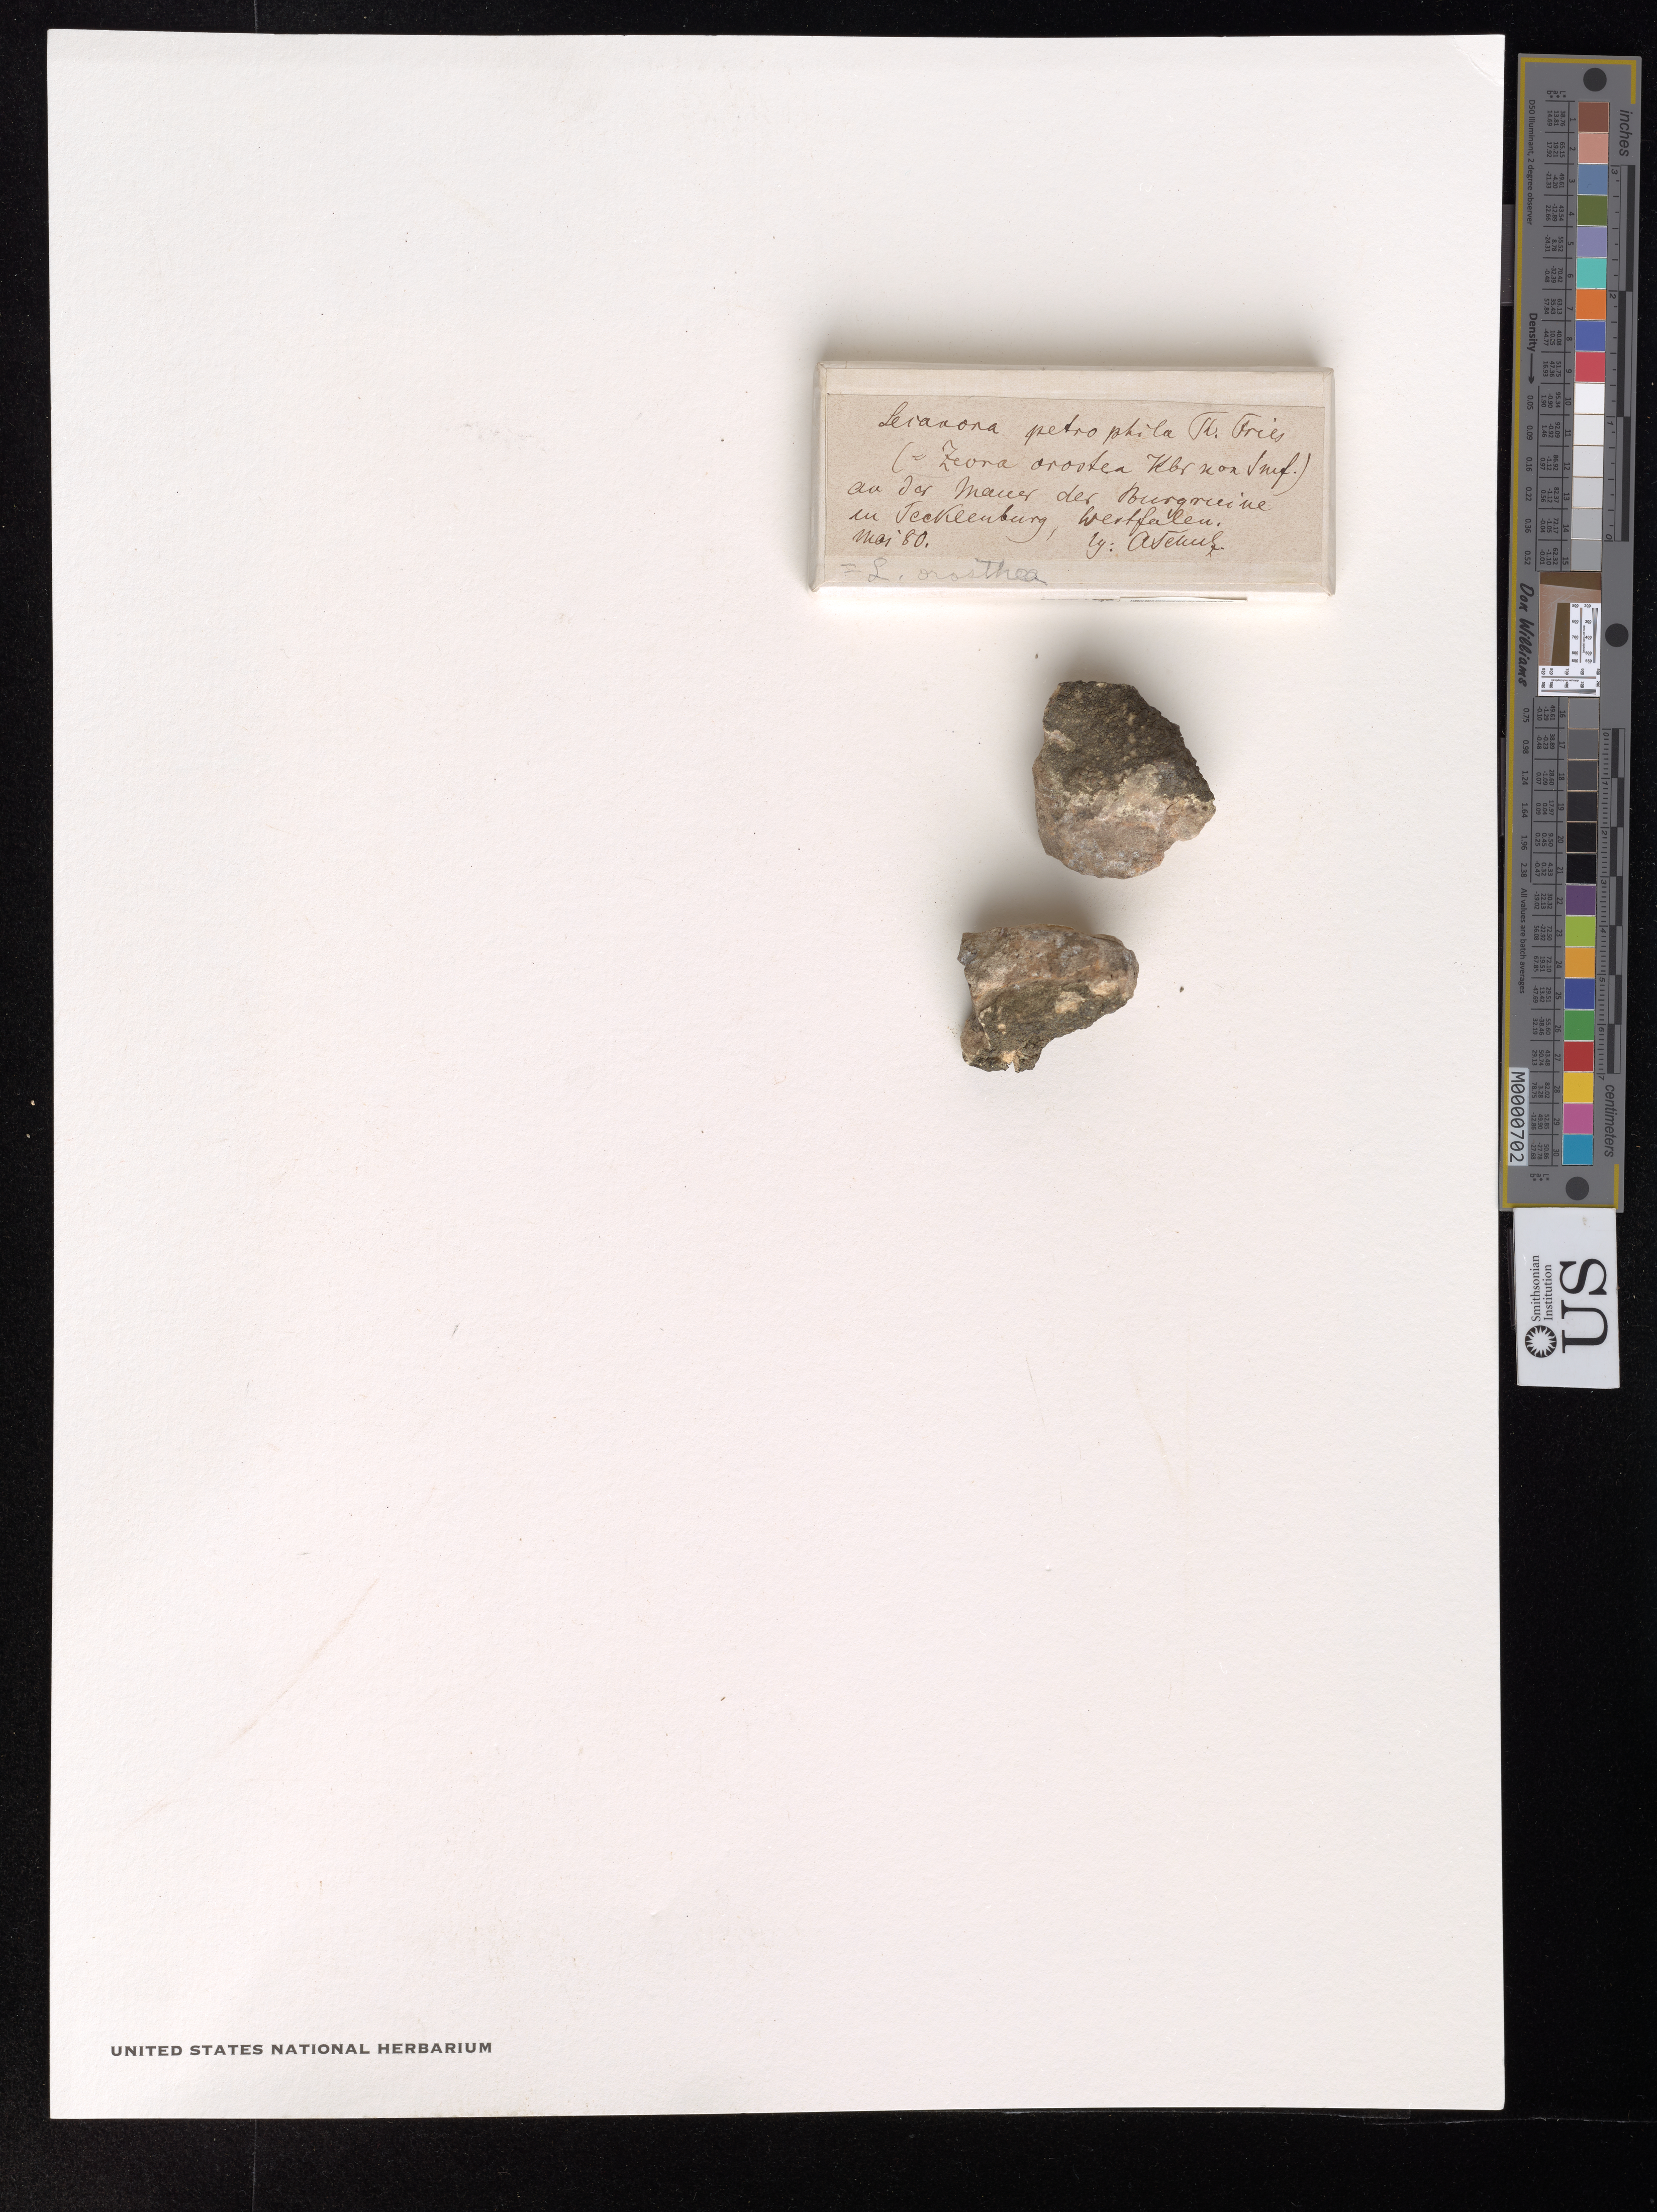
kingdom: Fungi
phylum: Ascomycota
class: Lecanoromycetes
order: Lecanorales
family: Lecanoraceae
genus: Lecanora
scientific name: Lecanora petrophila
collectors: A. Schulz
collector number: s.n,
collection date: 1880 or 1880-03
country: Germany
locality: Mecklenburg (?)